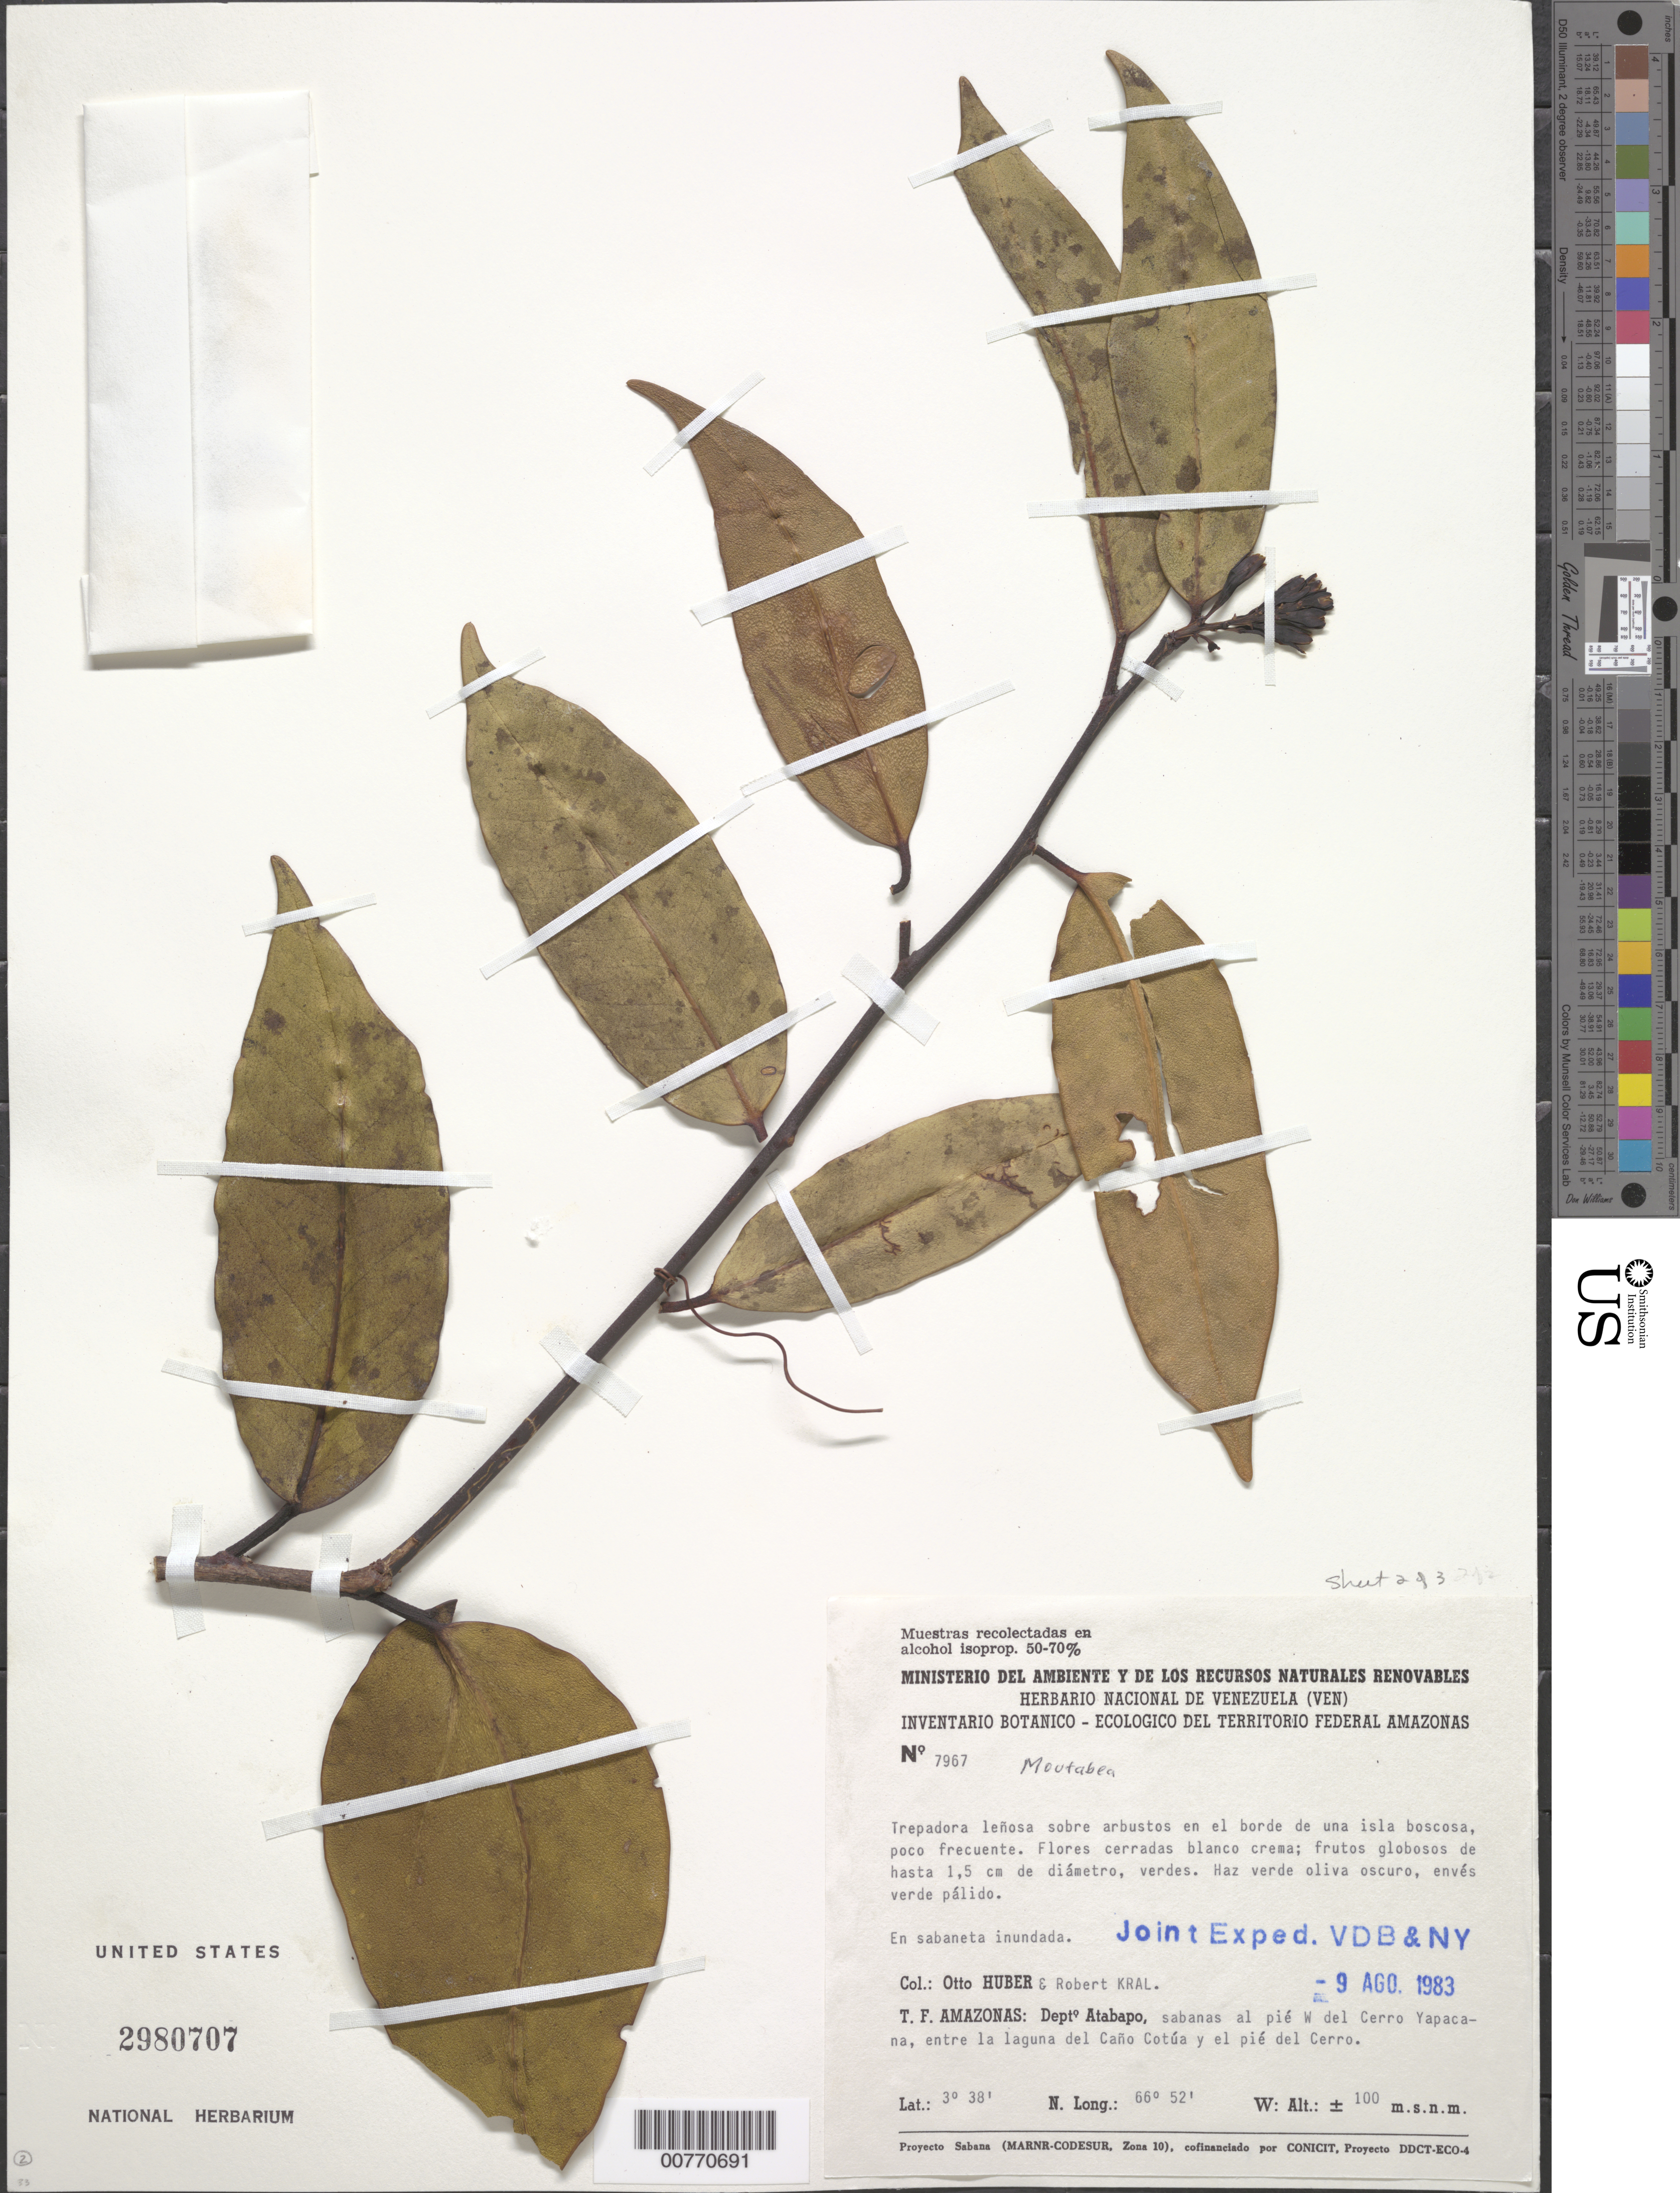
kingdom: Plantae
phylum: Tracheophyta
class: Magnoliopsida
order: Fabales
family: Polygalaceae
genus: Moutabea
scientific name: Moutabea sp.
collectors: O. Huber & R. Kral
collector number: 7967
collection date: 1983-08-09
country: Venezuela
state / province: Amazonas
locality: T.F. Amazonas: Dept°, sabanas al pié W del Cerro Yapacana, entre la laguna del Caño y el pié del Cerro.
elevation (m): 100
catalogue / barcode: US 2980707